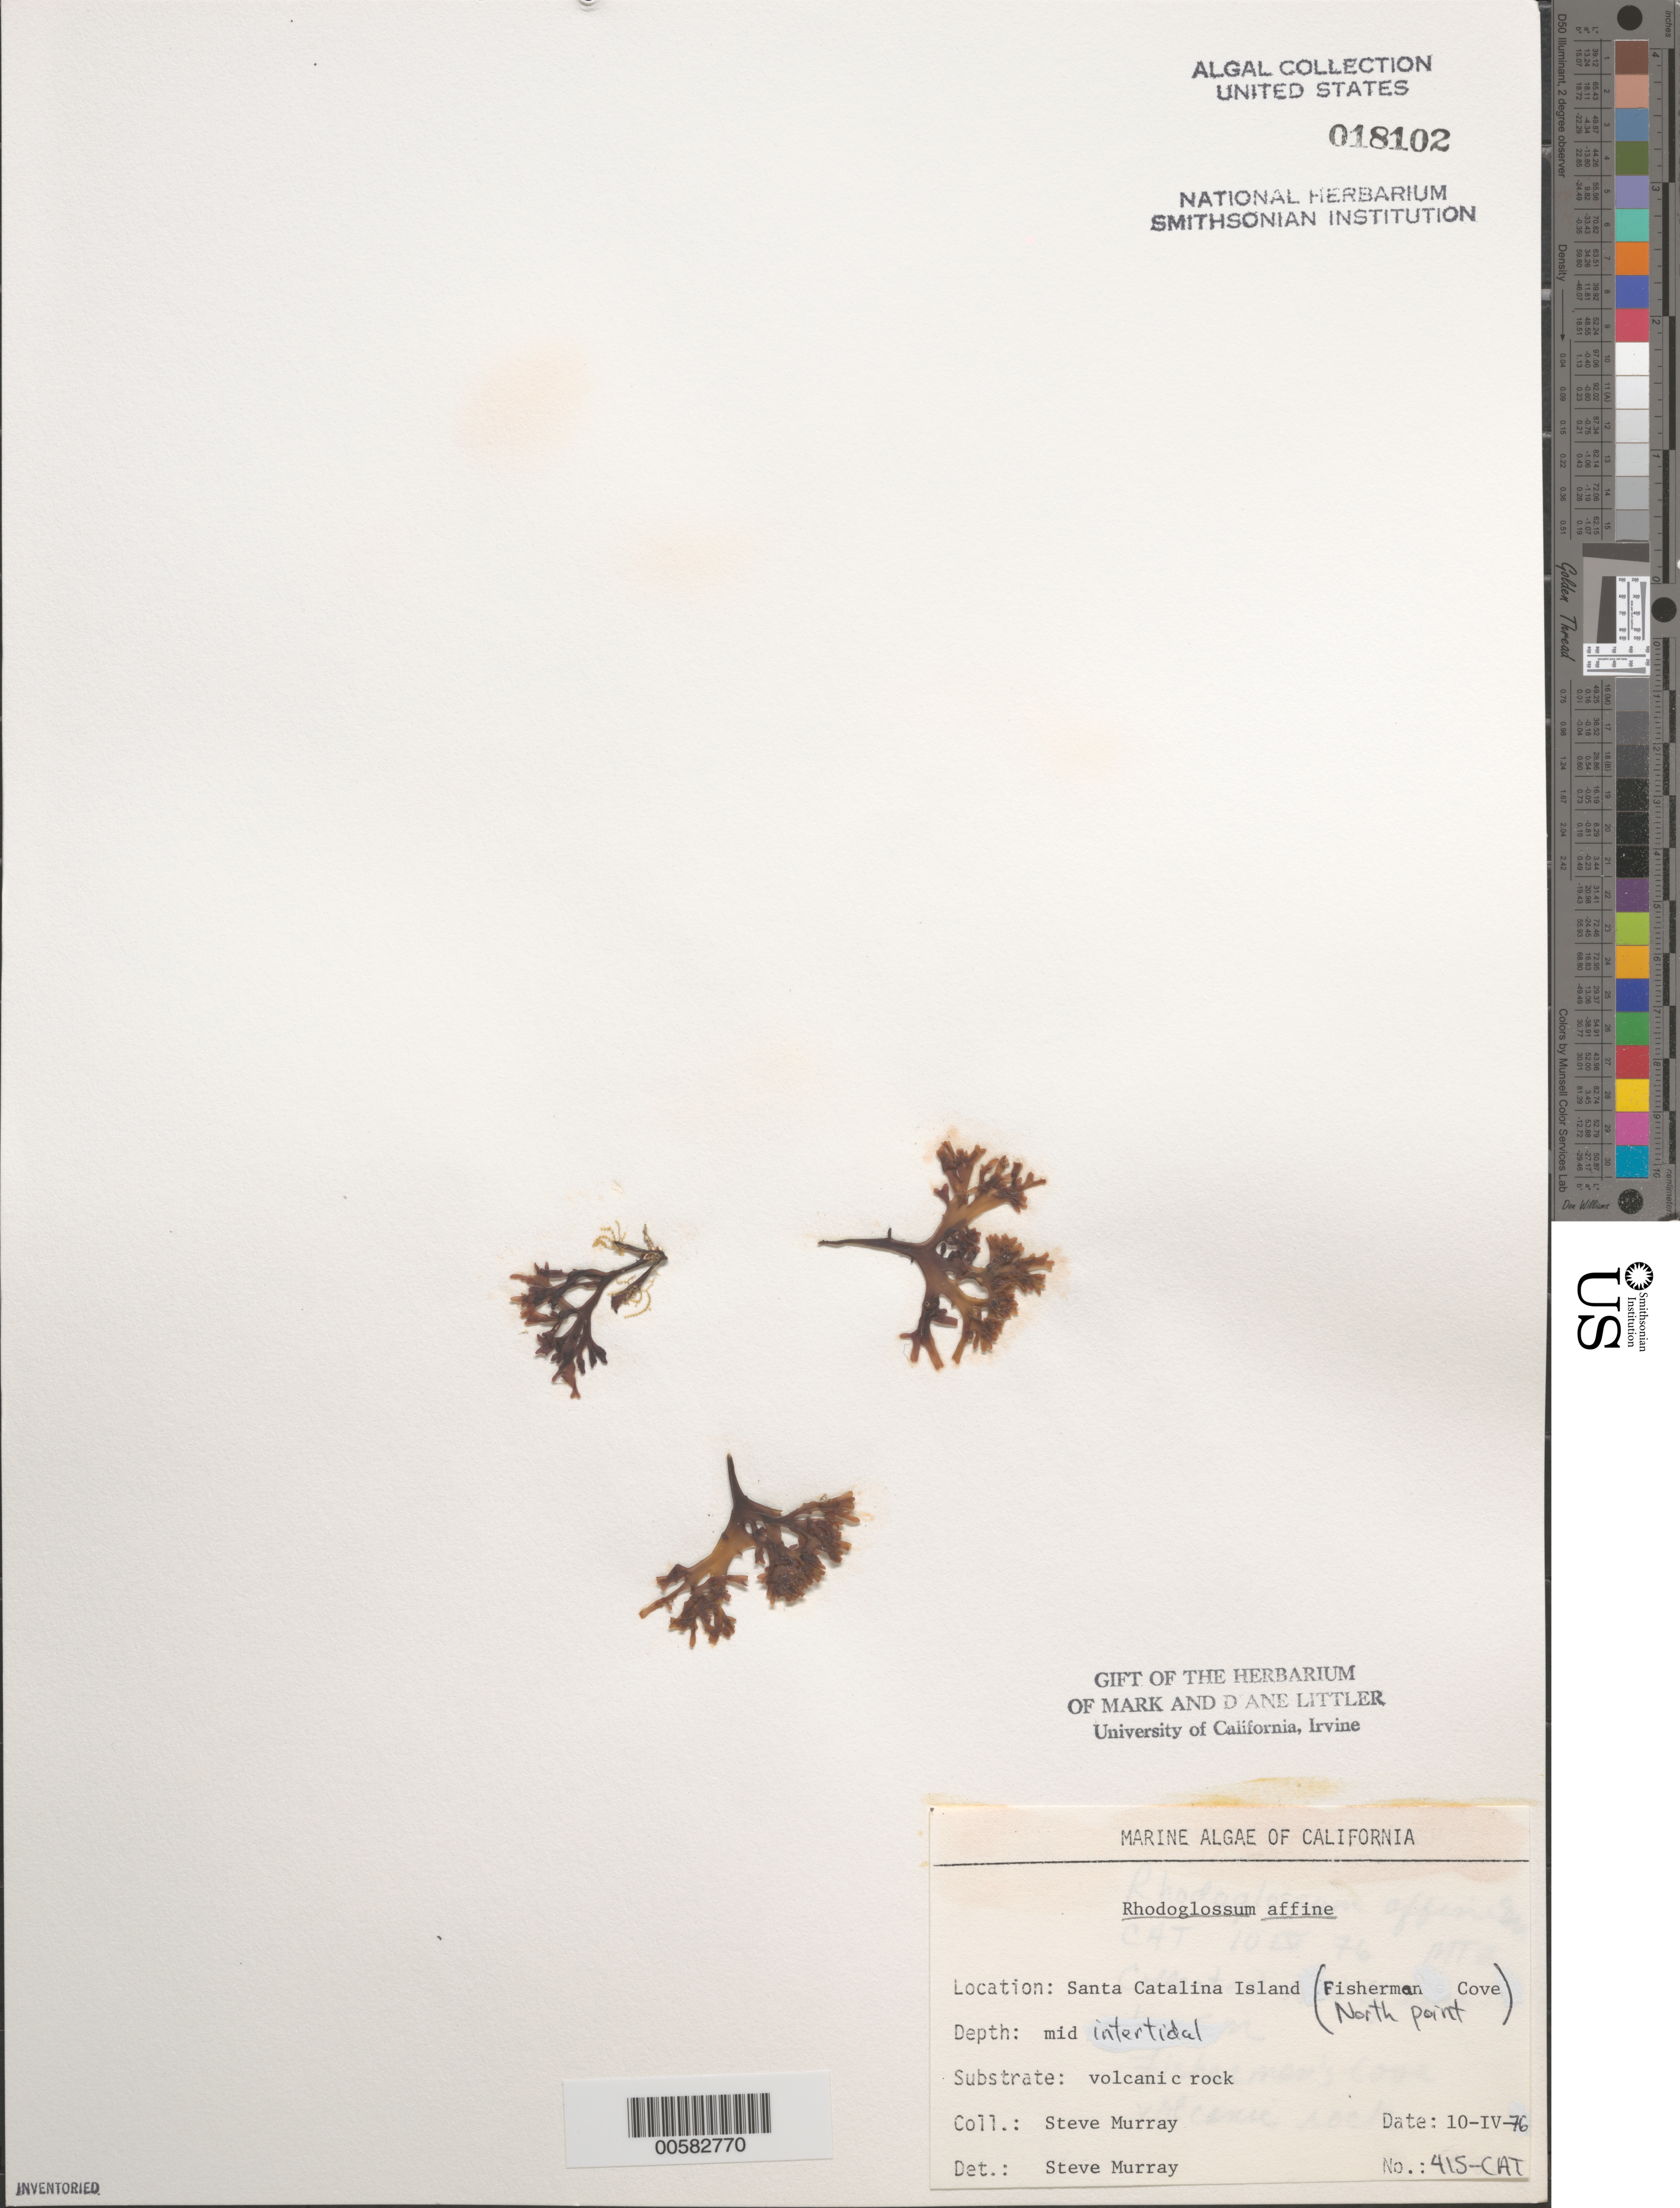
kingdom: Plantae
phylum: Rhodophyta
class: Florideophyceae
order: Gigartinales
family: Gigartinaceae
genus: Mazzaella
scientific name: Mazzaella affinis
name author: (Harvey) Fredericq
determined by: Algae name updating Project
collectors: S. N. Murray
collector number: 415-cat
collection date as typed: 10 Apr 1976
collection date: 1976-04-10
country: United States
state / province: California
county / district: Los Angeles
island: Santa Catalina Island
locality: Fishermen Cove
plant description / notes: BLM-SOCALBIGHT Rocky Intertidal Survey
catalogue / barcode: US 18102